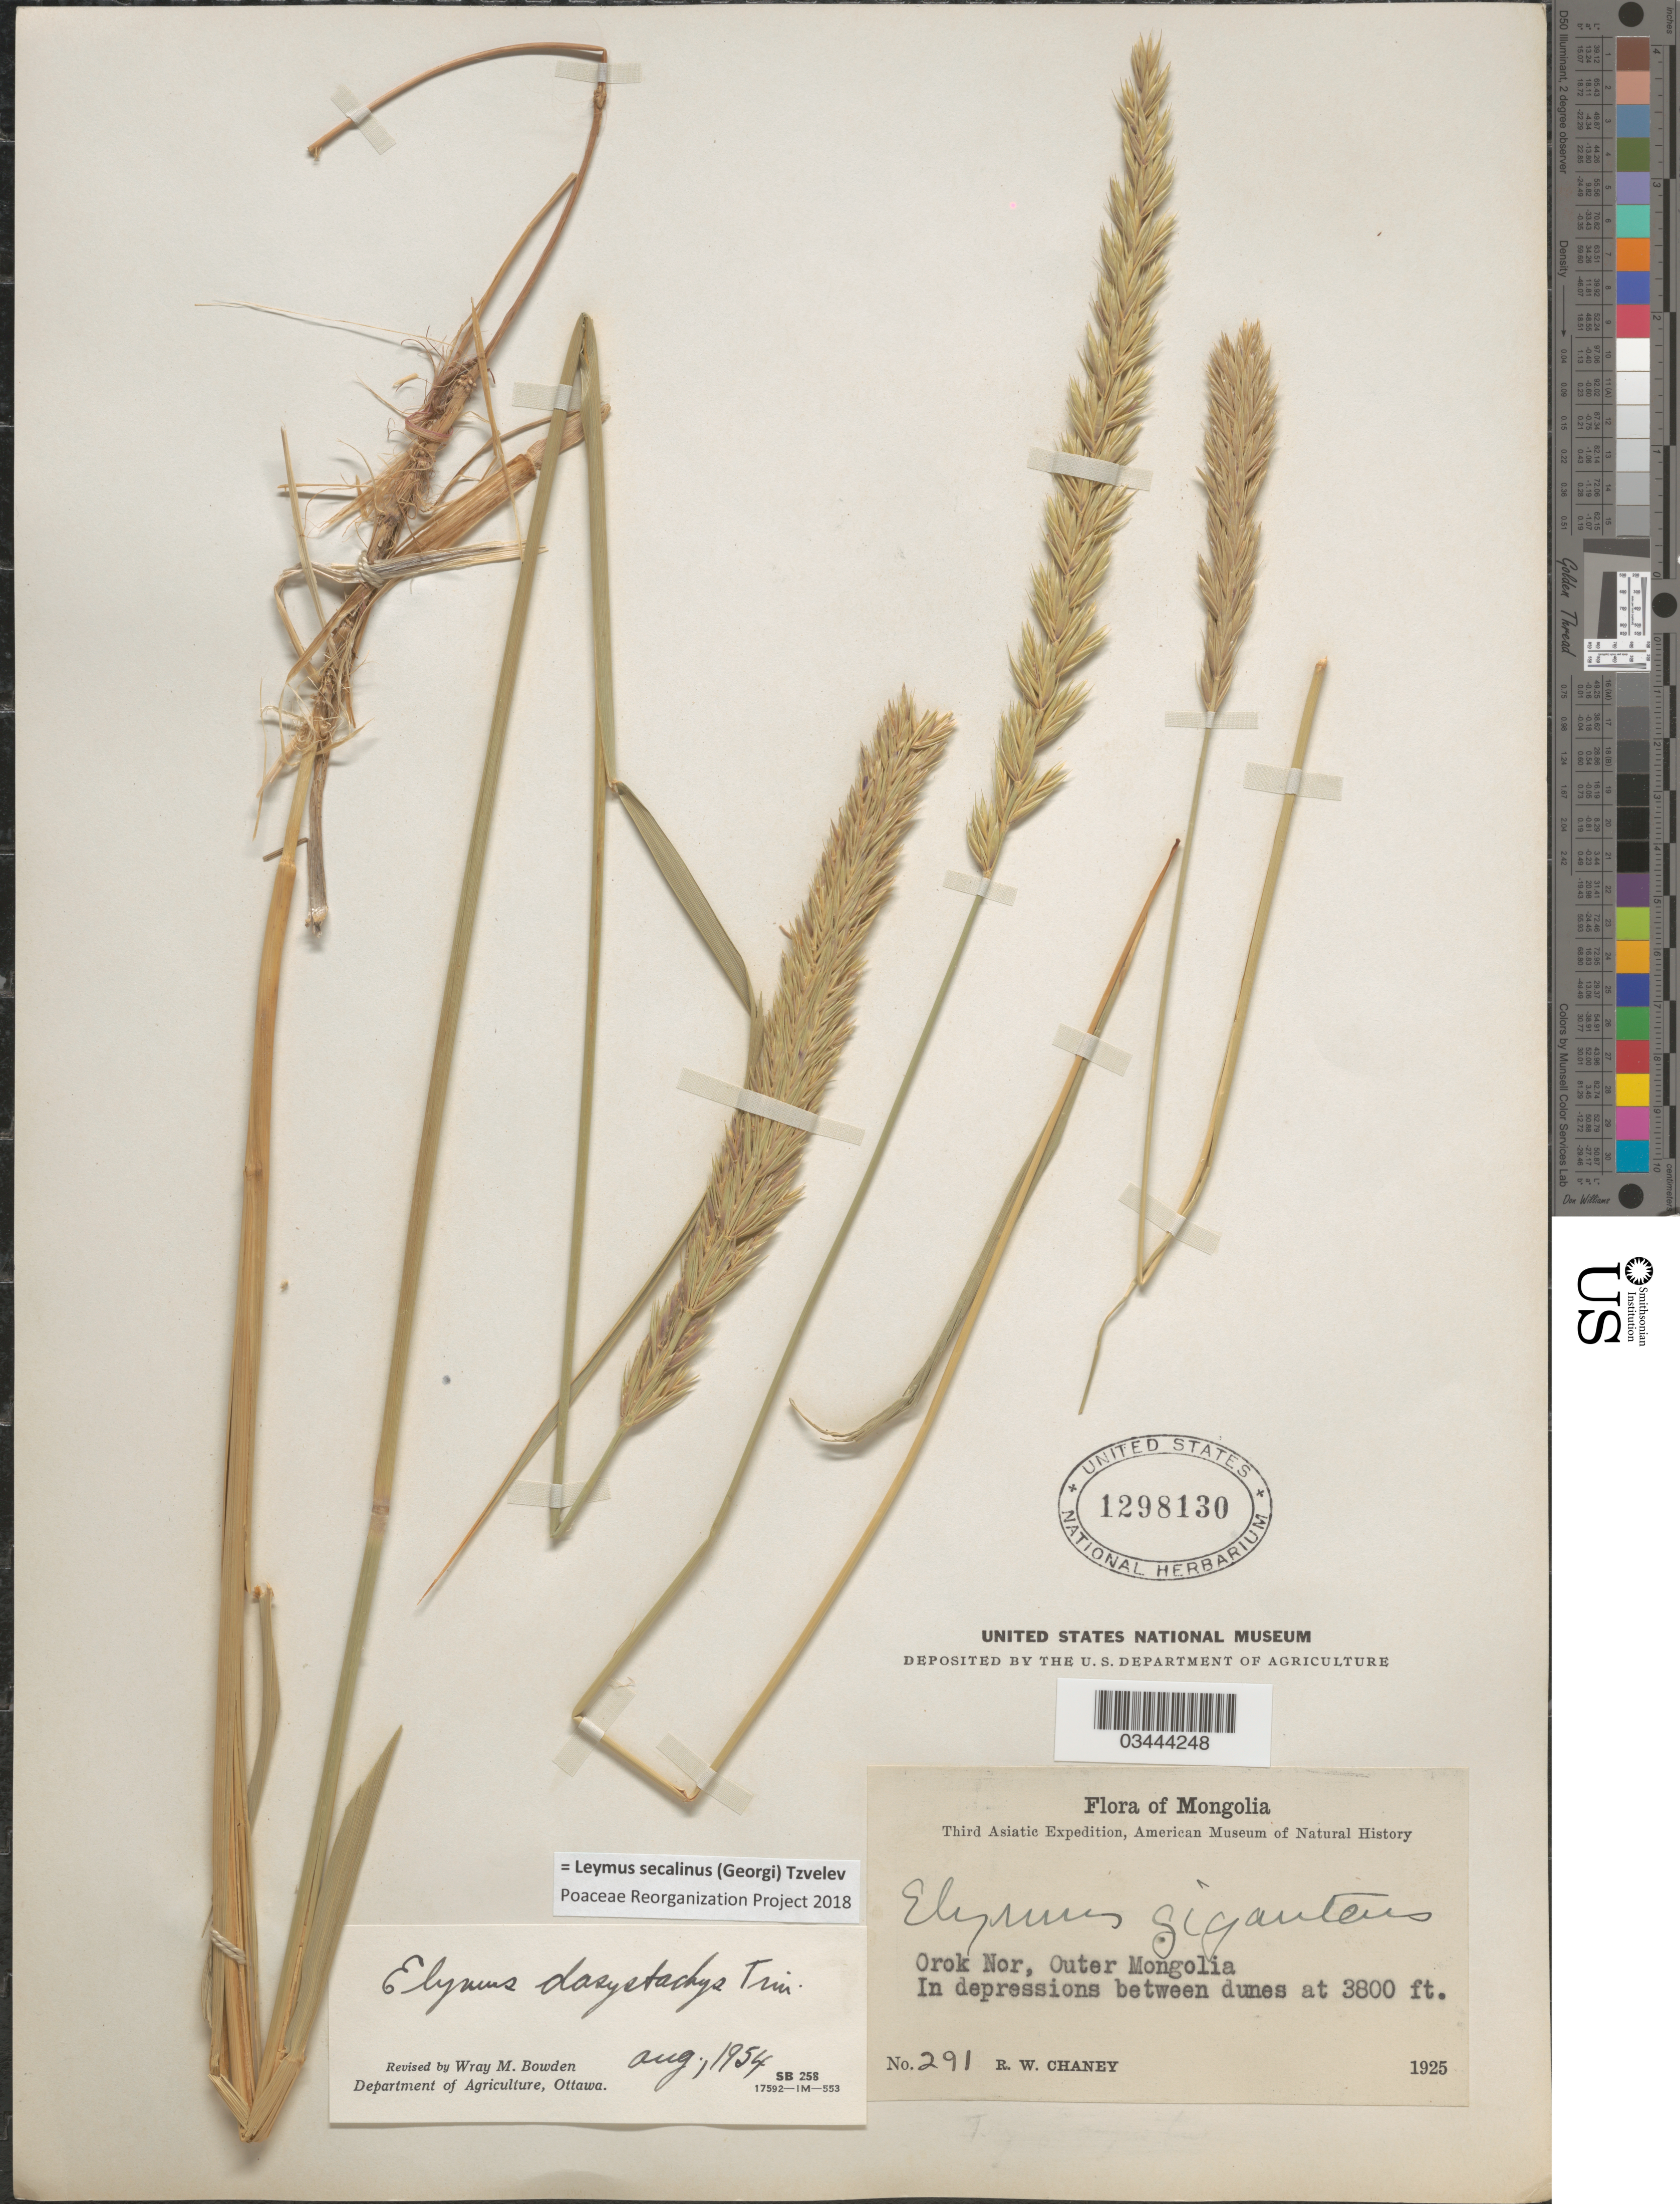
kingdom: Plantae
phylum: Tracheophyta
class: Liliopsida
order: Poales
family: Poaceae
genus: Leymus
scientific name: Leymus secalinus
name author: (Georgi) Tzvelev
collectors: R. Chaney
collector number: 291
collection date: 1925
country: China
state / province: Nei Monggol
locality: Mongolia. Orok Nor, Outer Mongolia. In depressions between dunes. Third Asiatic Expedition.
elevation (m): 1158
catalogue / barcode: US 1298130